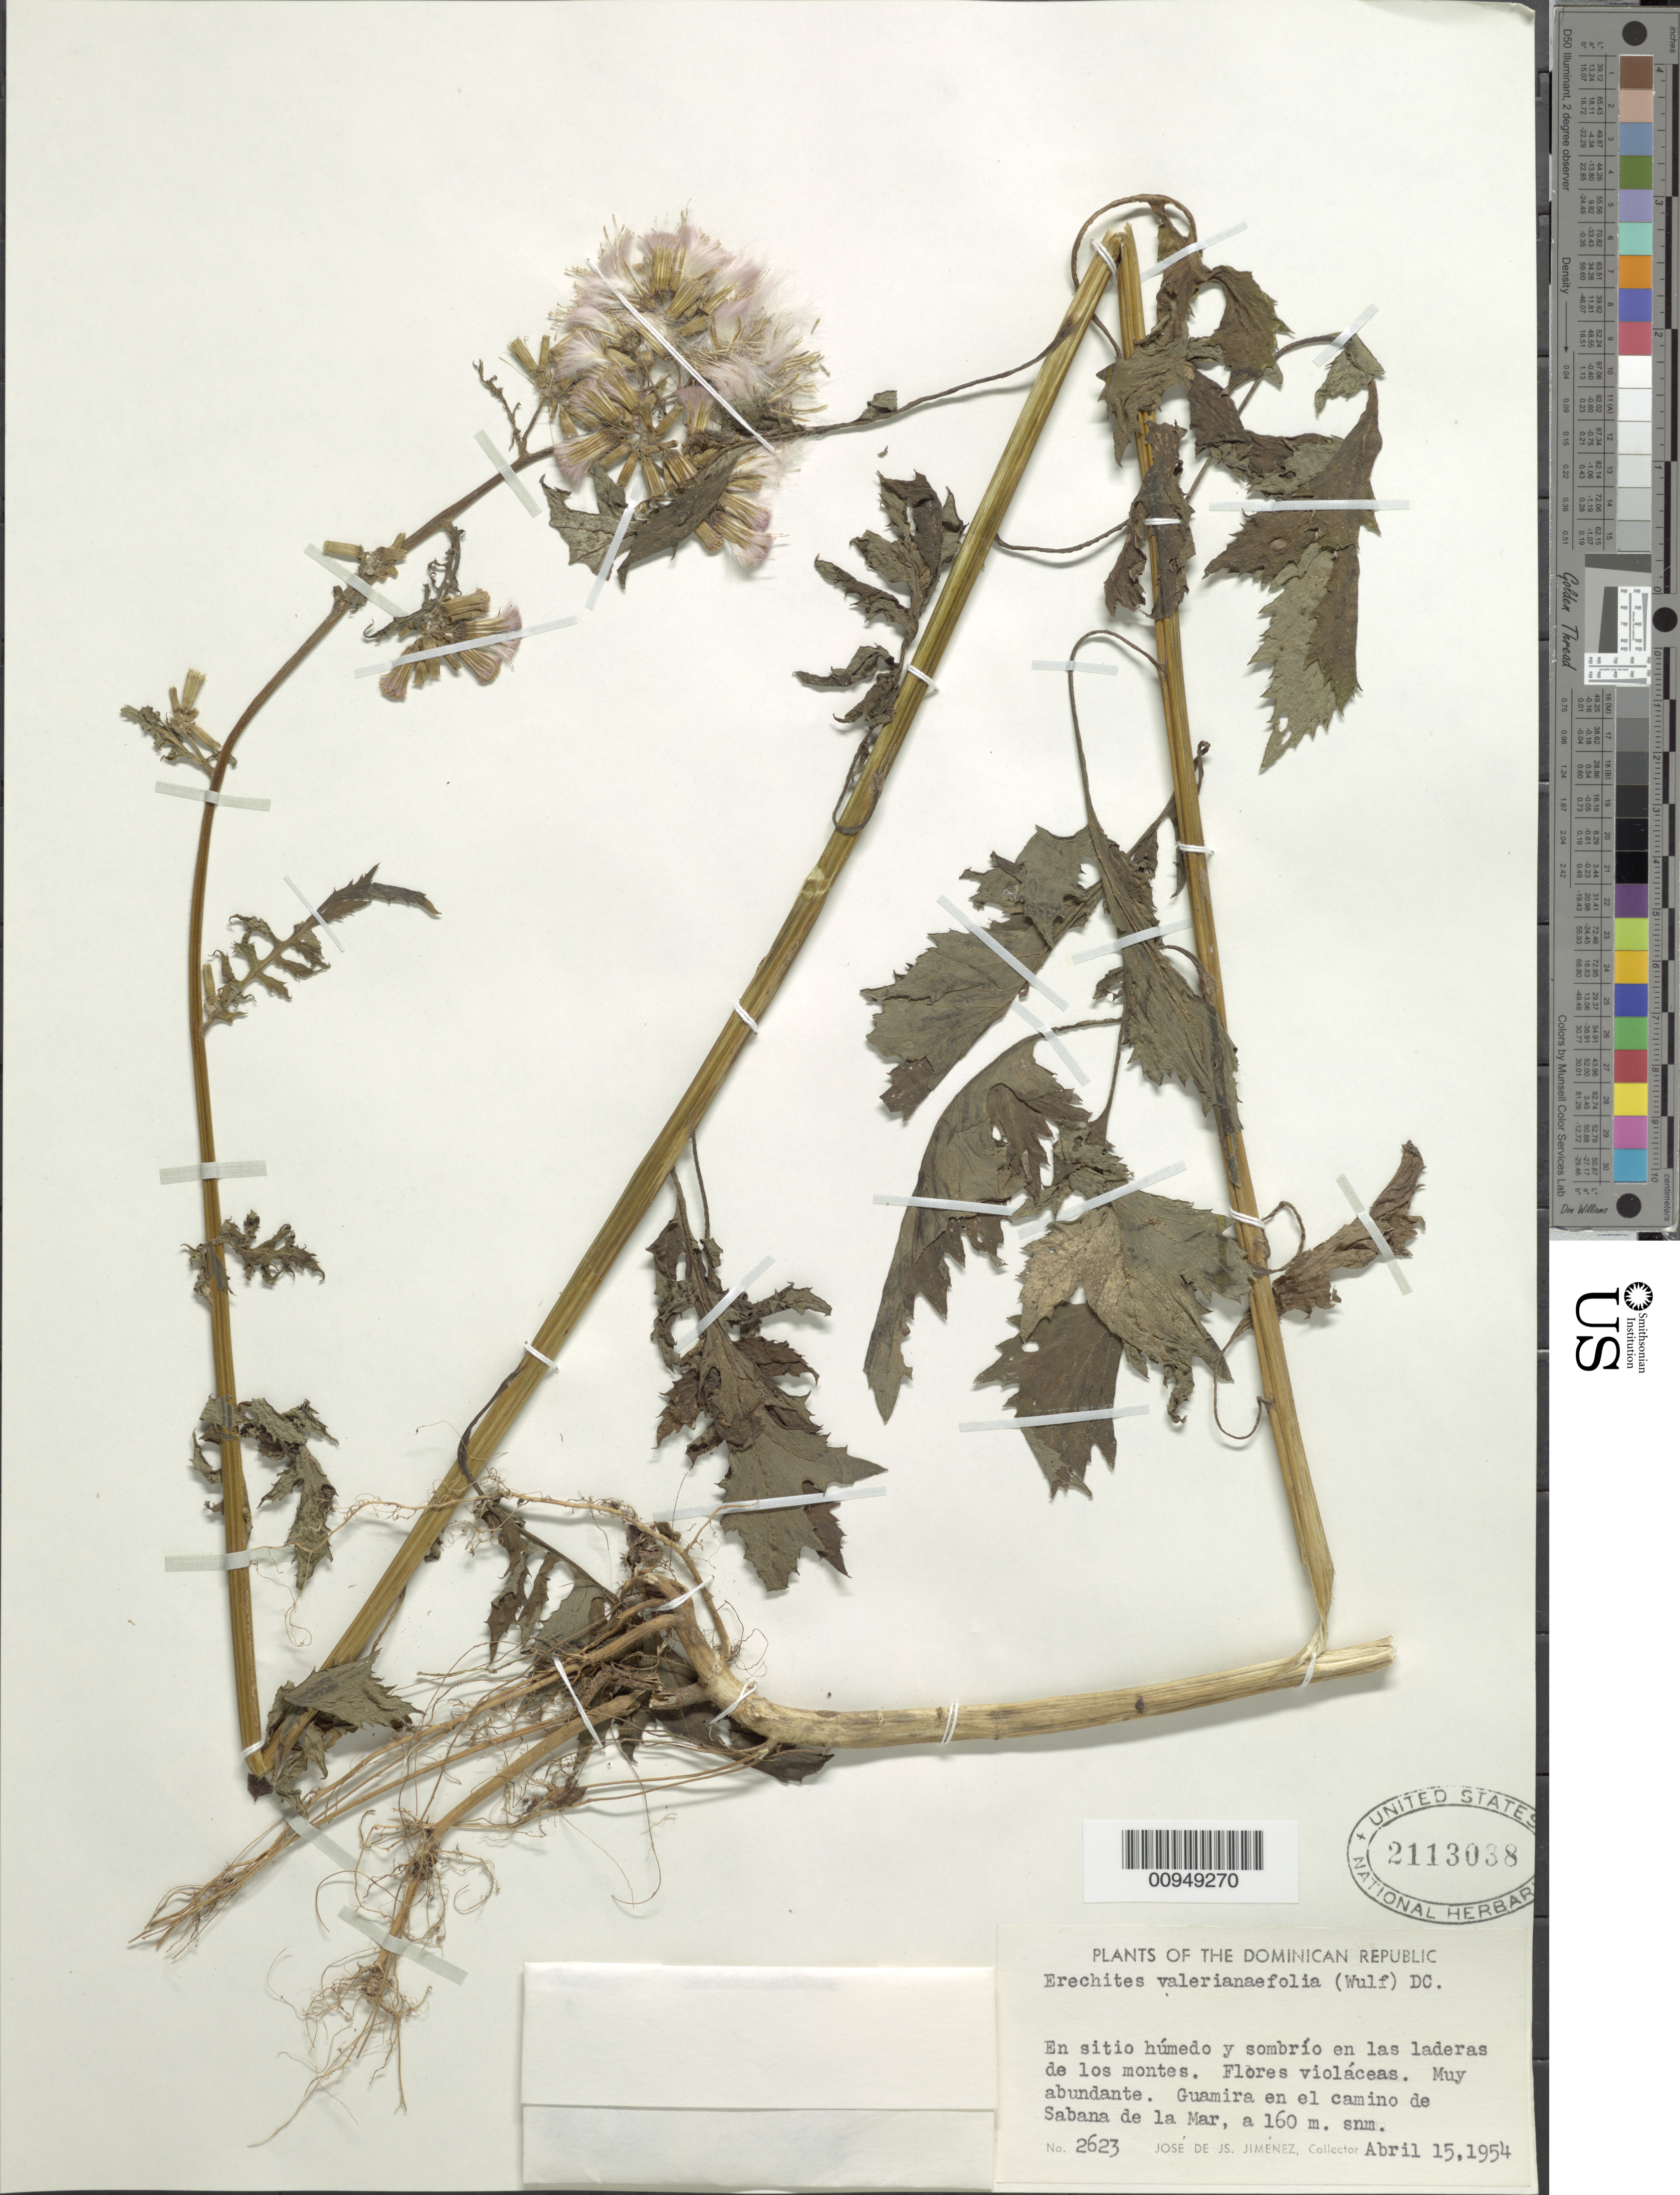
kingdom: Plantae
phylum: Tracheophyta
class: Magnoliopsida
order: Asterales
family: Asteraceae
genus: Erechtites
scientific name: Erechtites valerianifolius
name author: (Link ex Spreng.) DC.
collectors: J. J. Jiménez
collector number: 2623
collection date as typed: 15 Apr 1954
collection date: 1954-04-15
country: Dominican Republic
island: Hispaniola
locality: En las laderas de los montes, Guamira en el camino de Sabana de la Mar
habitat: En sitio húmedo y sombrío en las laderas de los montes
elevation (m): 160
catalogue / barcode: US 2113038